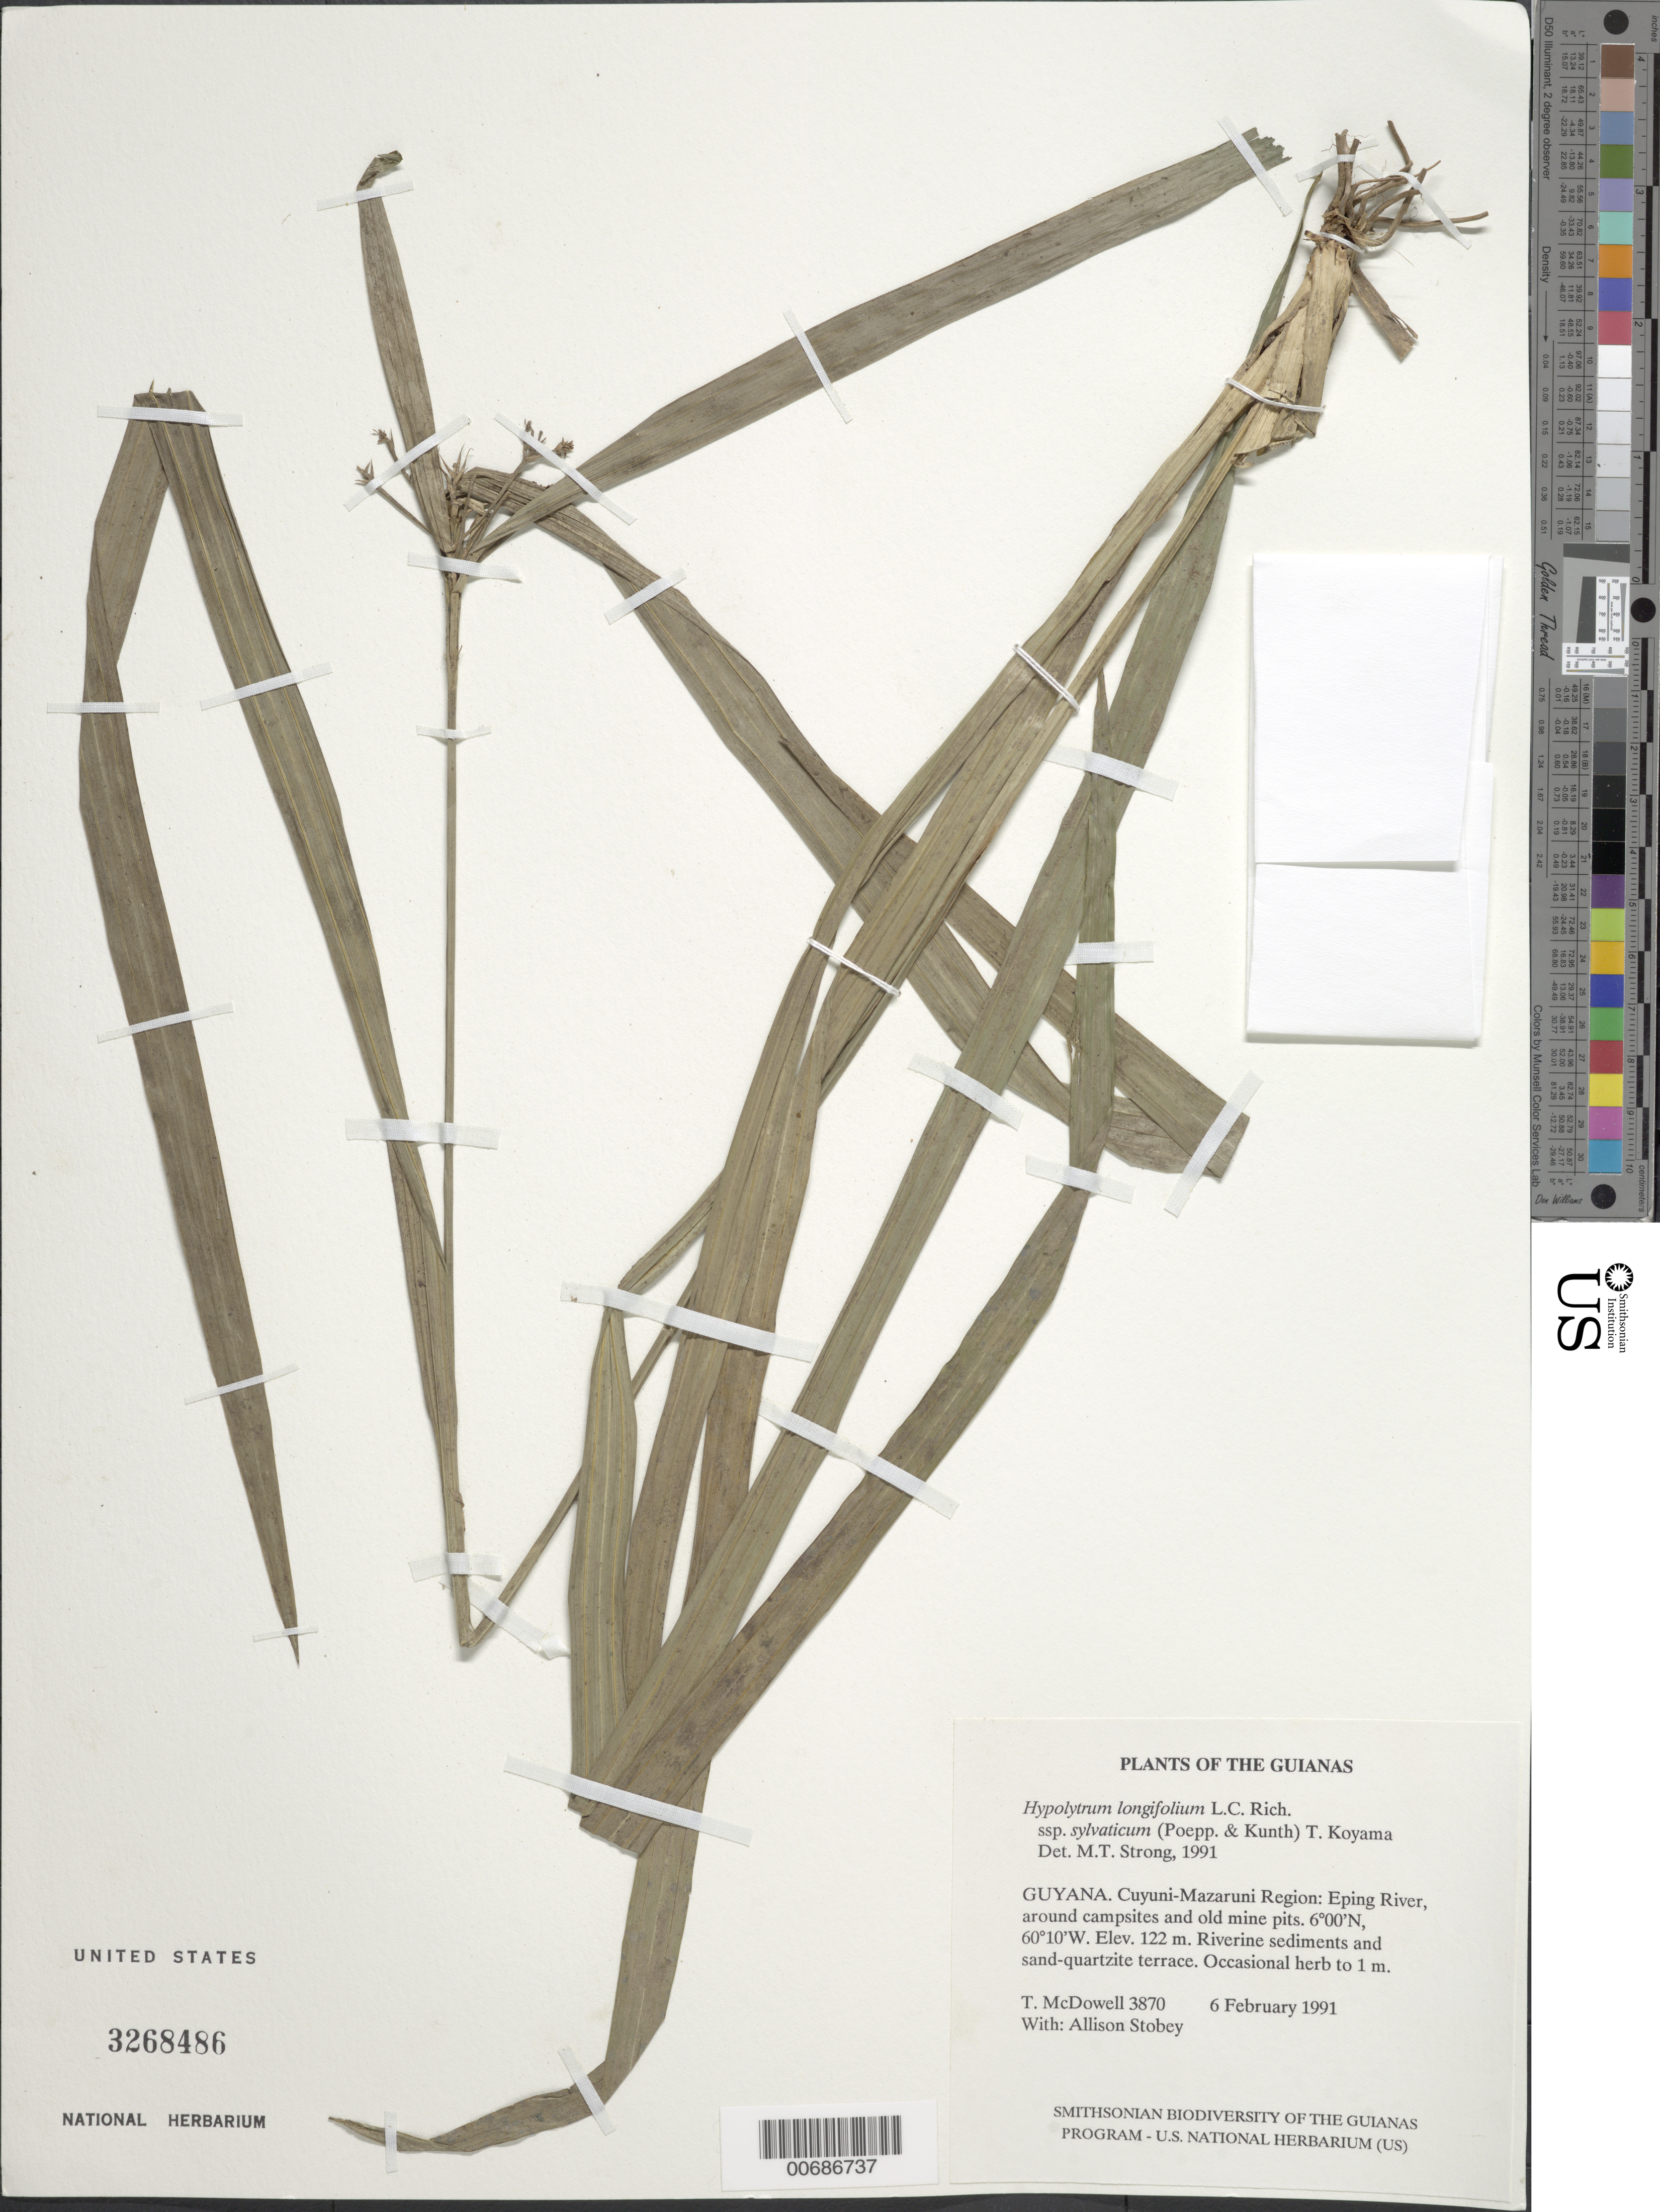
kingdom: Plantae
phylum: Tracheophyta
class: Liliopsida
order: Poales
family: Cyperaceae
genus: Hypolytrum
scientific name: Hypolytrum longifolium subsp. sylvaticum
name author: (Poepp. ex Kunth) T. Koyama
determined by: Strong, M. T., (US), Smithsonian Institution - National Museum of Natural History (UNITED STATES)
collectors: T. McDowell & A. Stobey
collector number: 3870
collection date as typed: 6 February 1991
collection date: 1991-02-06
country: Guyana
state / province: Cuyuni-Mazaruni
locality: Eping River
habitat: Around campsites and old mine pits. Riverine sediments and sand-quartzite terrace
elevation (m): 122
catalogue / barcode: US 3268486